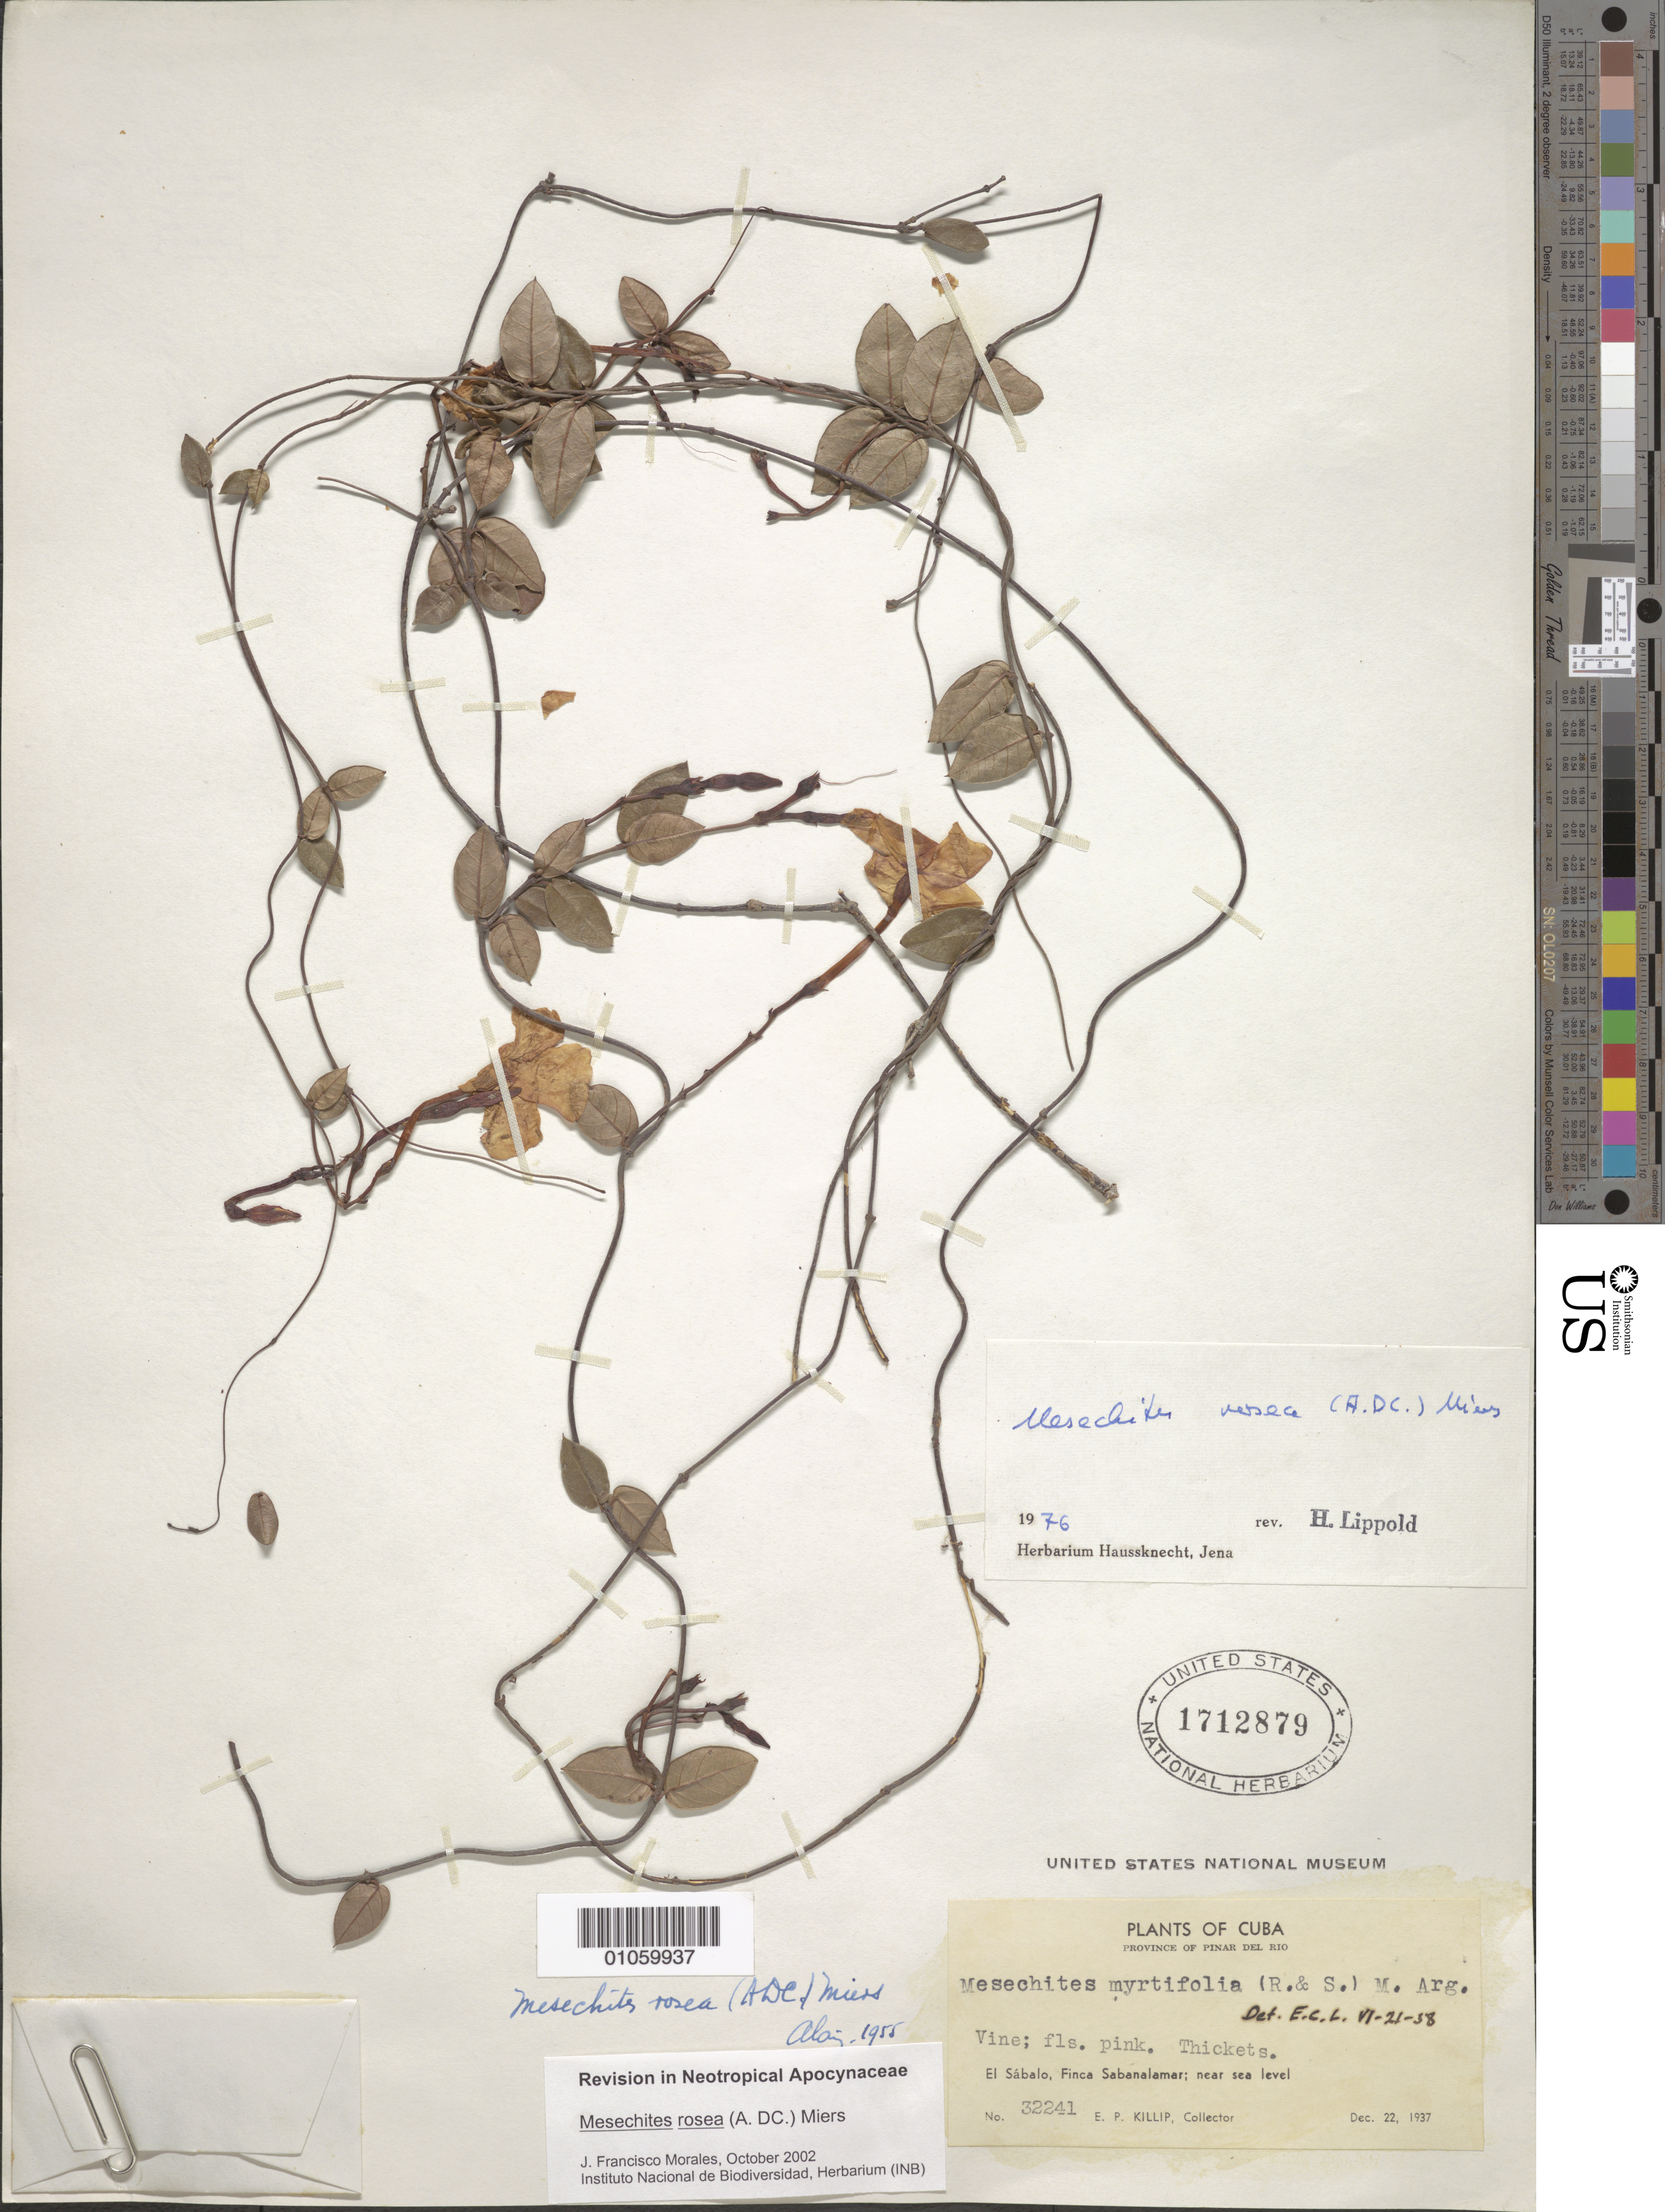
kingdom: Plantae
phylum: Tracheophyta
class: Magnoliopsida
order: Gentianales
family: Apocynaceae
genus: Mesechites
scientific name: Mesechites roseus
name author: (A. DC.) Miers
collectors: E. P. Killip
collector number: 32241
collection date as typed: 22 Dec 1937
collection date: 1937-12-22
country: Cuba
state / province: Pinar del Rio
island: Cuba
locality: El Sábalo, Finca Sabanalamer; near sea level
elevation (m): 0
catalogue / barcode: US 1712879